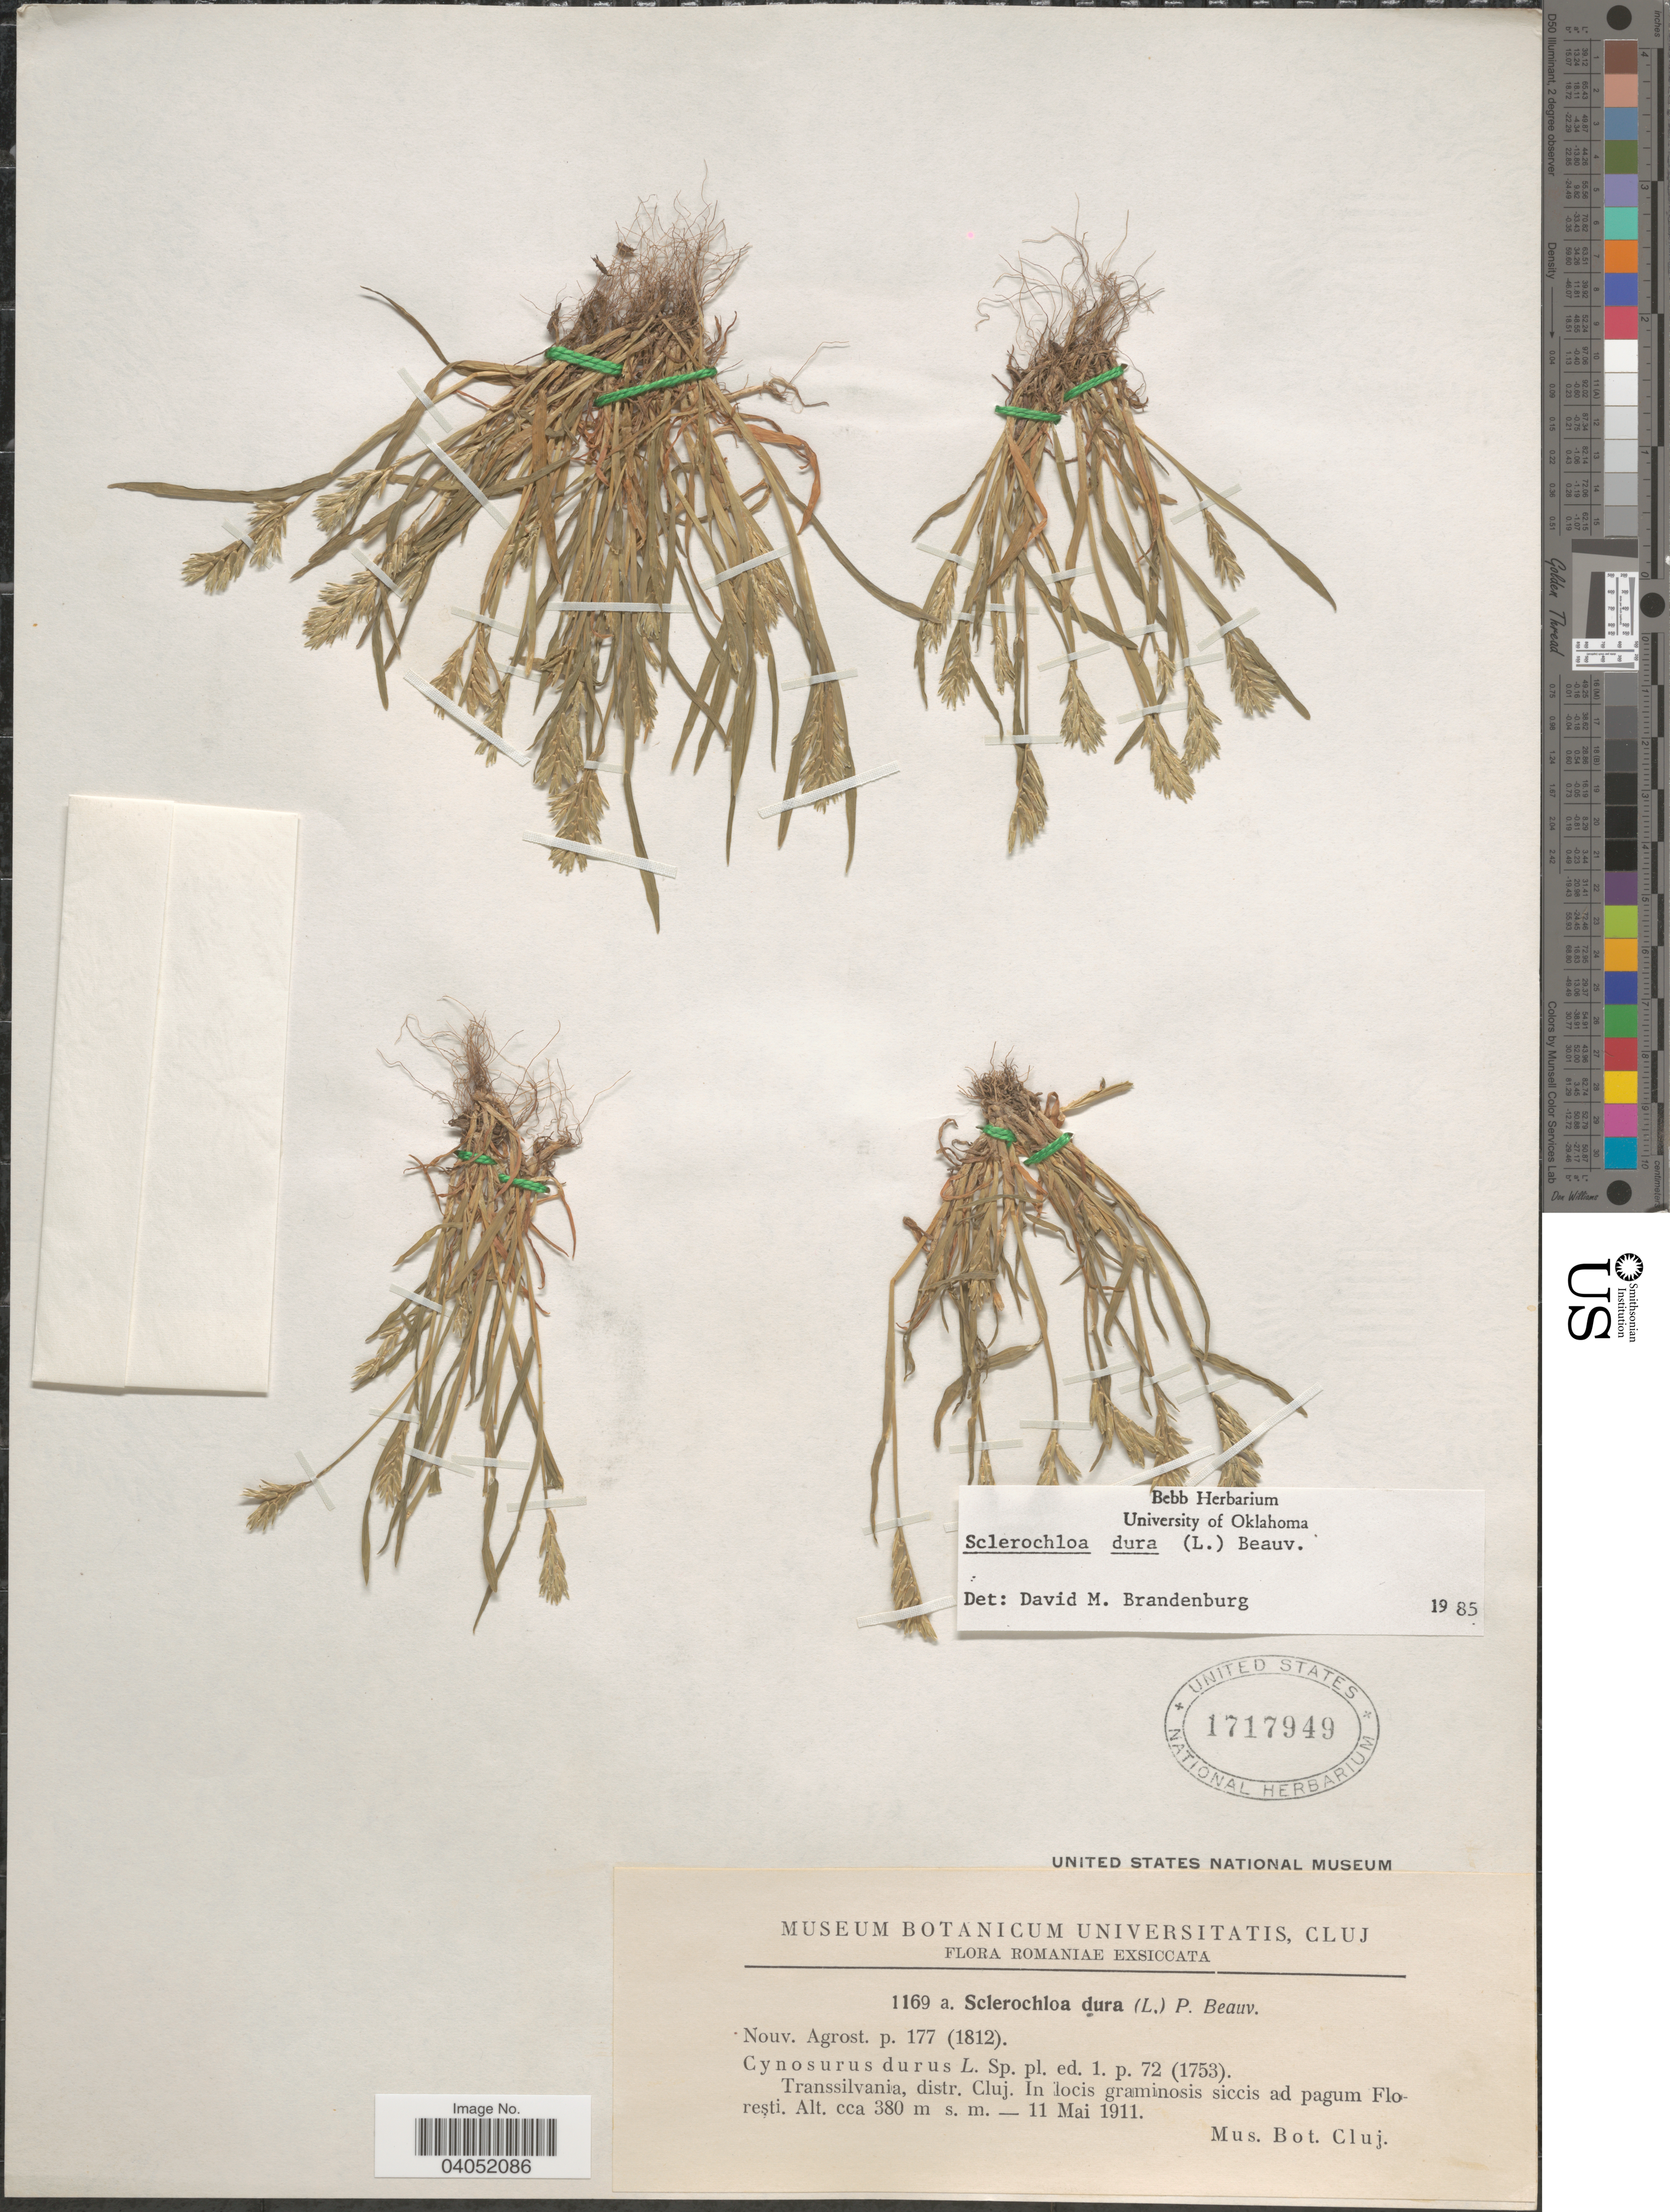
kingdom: Plantae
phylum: Tracheophyta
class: Liliopsida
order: Poales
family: Poaceae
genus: Sclerochloa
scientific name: Sclerochloa dura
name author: (L.) P. Beauv.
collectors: Mus. Bot. Cluj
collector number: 1169 a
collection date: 1911-05-11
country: Romania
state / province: Cluj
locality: Transsilvania, distr. Cluj. In locis graminosis siccis ad pagum Floreşti.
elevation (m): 380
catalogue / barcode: US 1717949